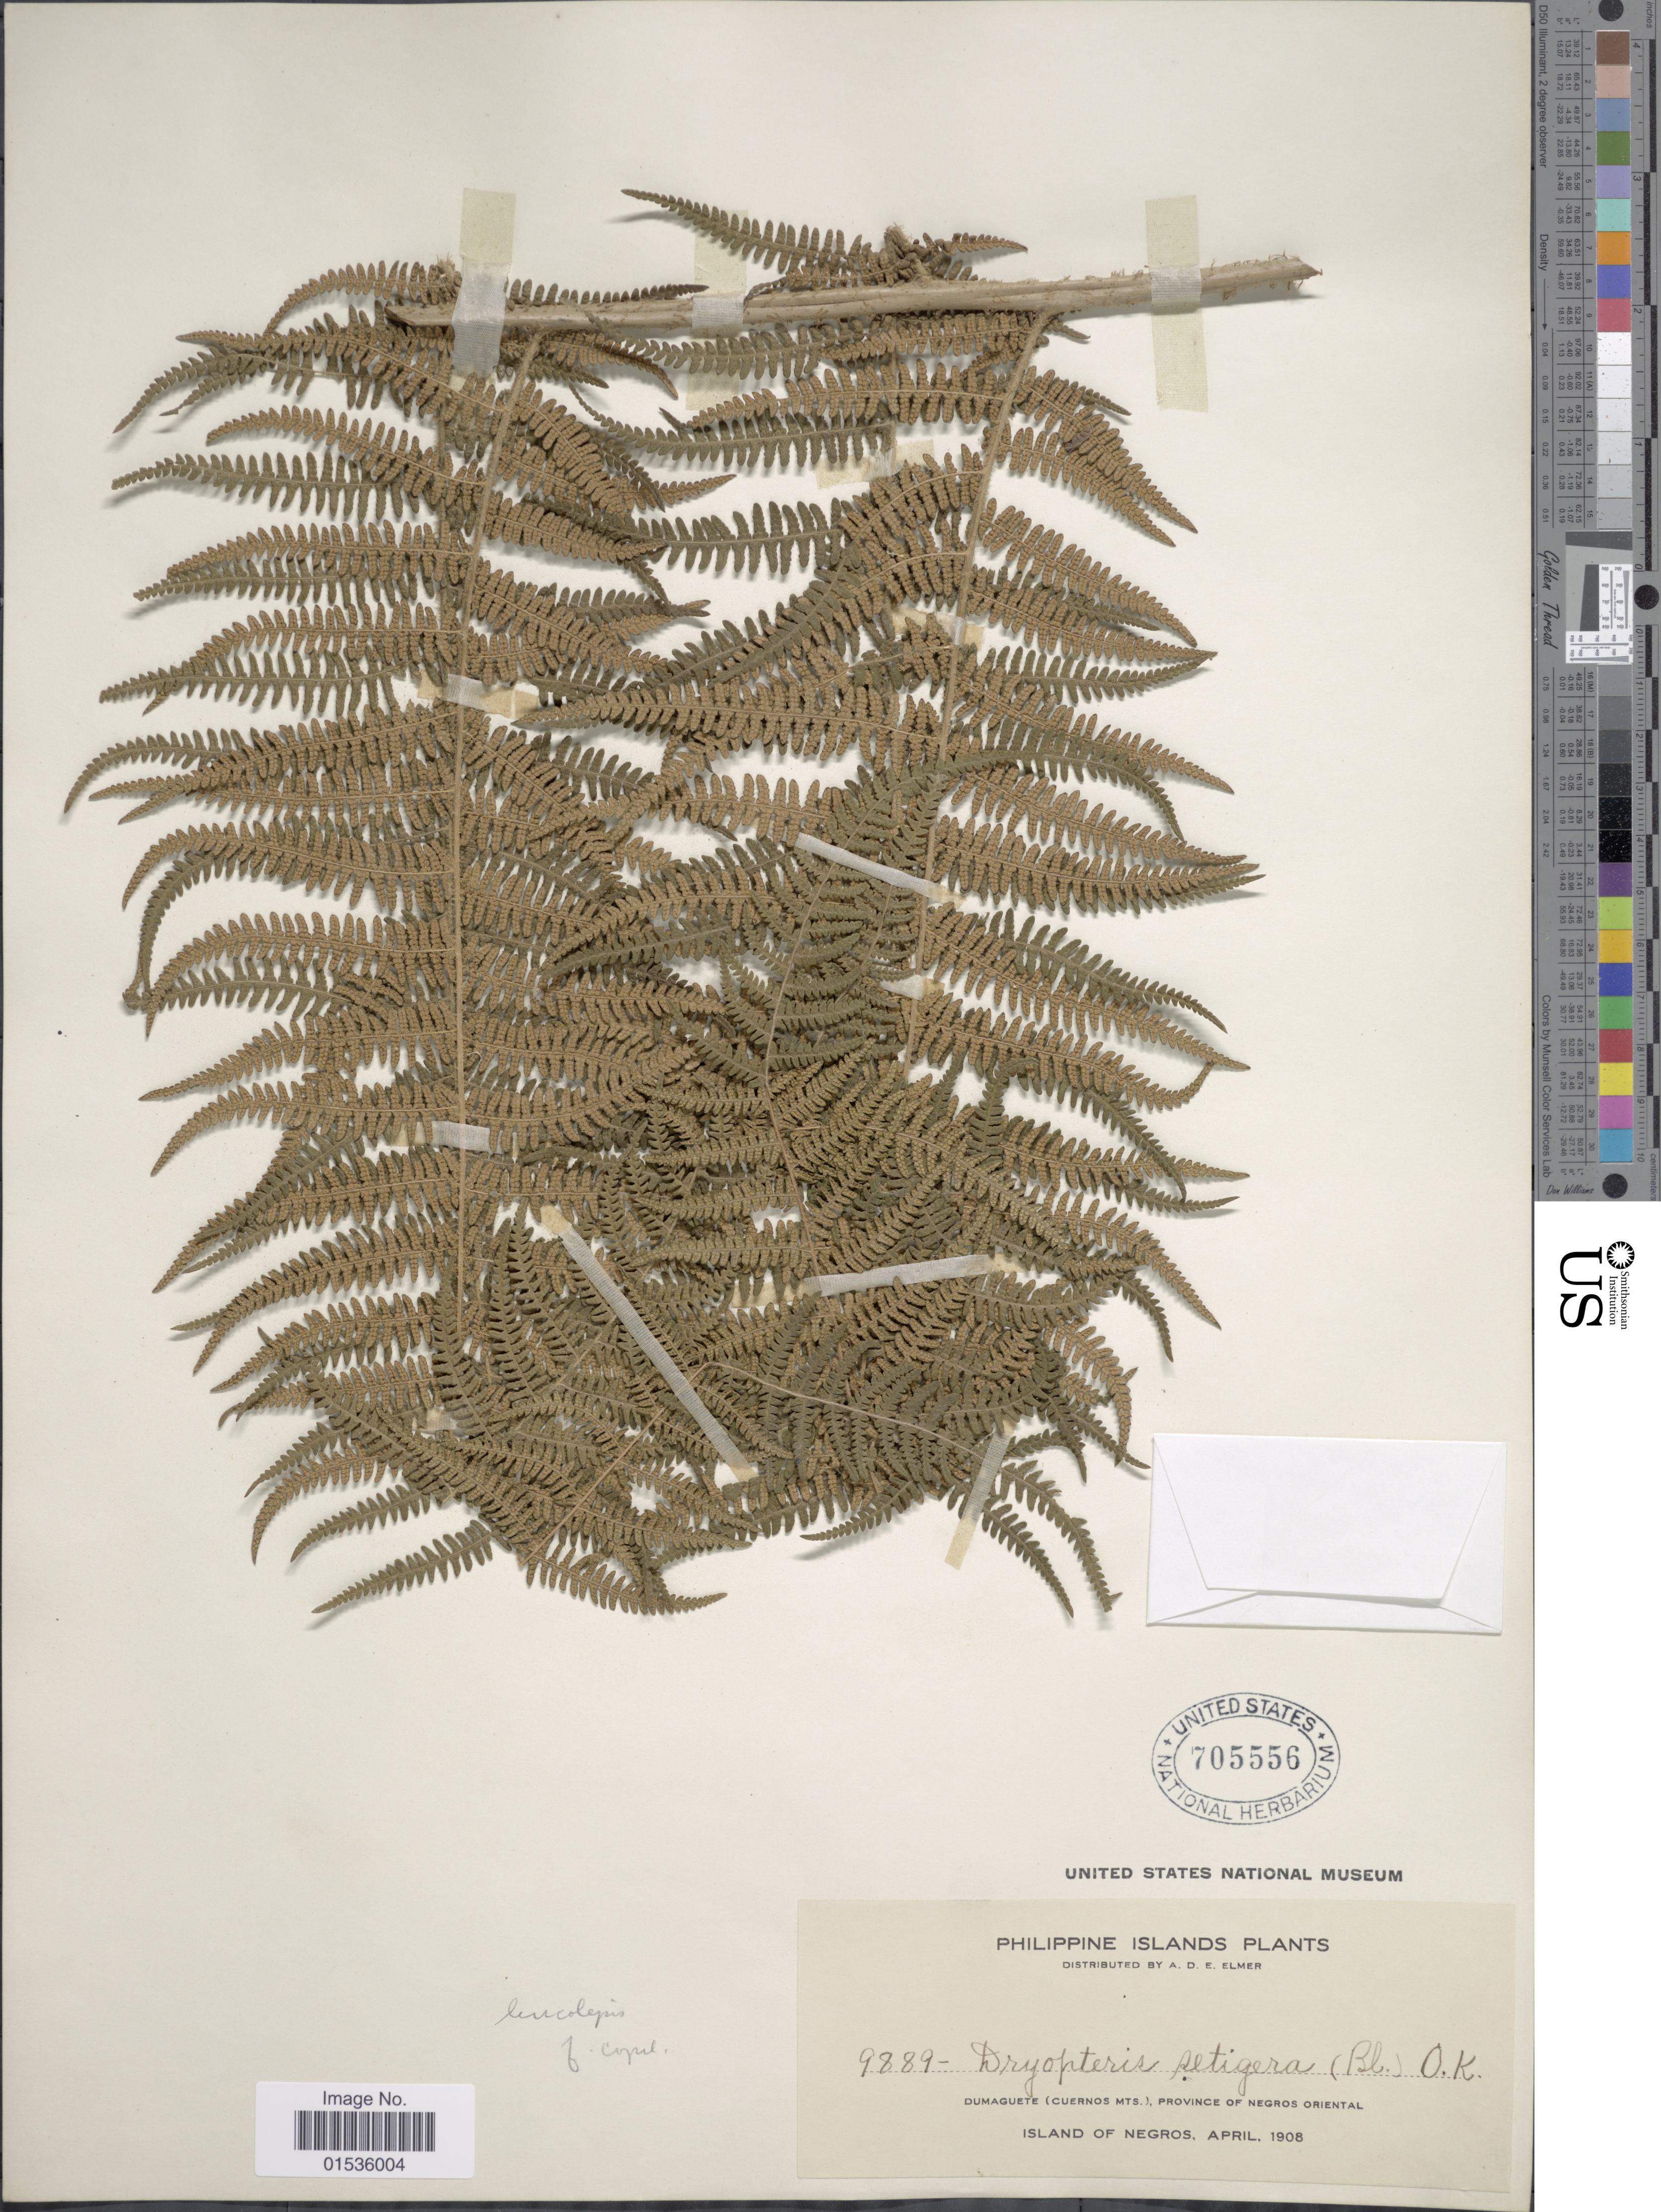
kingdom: Plantae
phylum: Tracheophyta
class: Polypodiopsida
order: Polypodiales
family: Thelypteridaceae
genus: Macrothelypteris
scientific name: Macrothelypteris polypodioides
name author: (Hook.) Holttum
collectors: A. D. E. Elmer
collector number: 9889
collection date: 1908-04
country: Philippines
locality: Philippine Islands. Dumaguete (Cuernos Mts.), Province of Negros oriental. Island of Nergos.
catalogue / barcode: US 705556